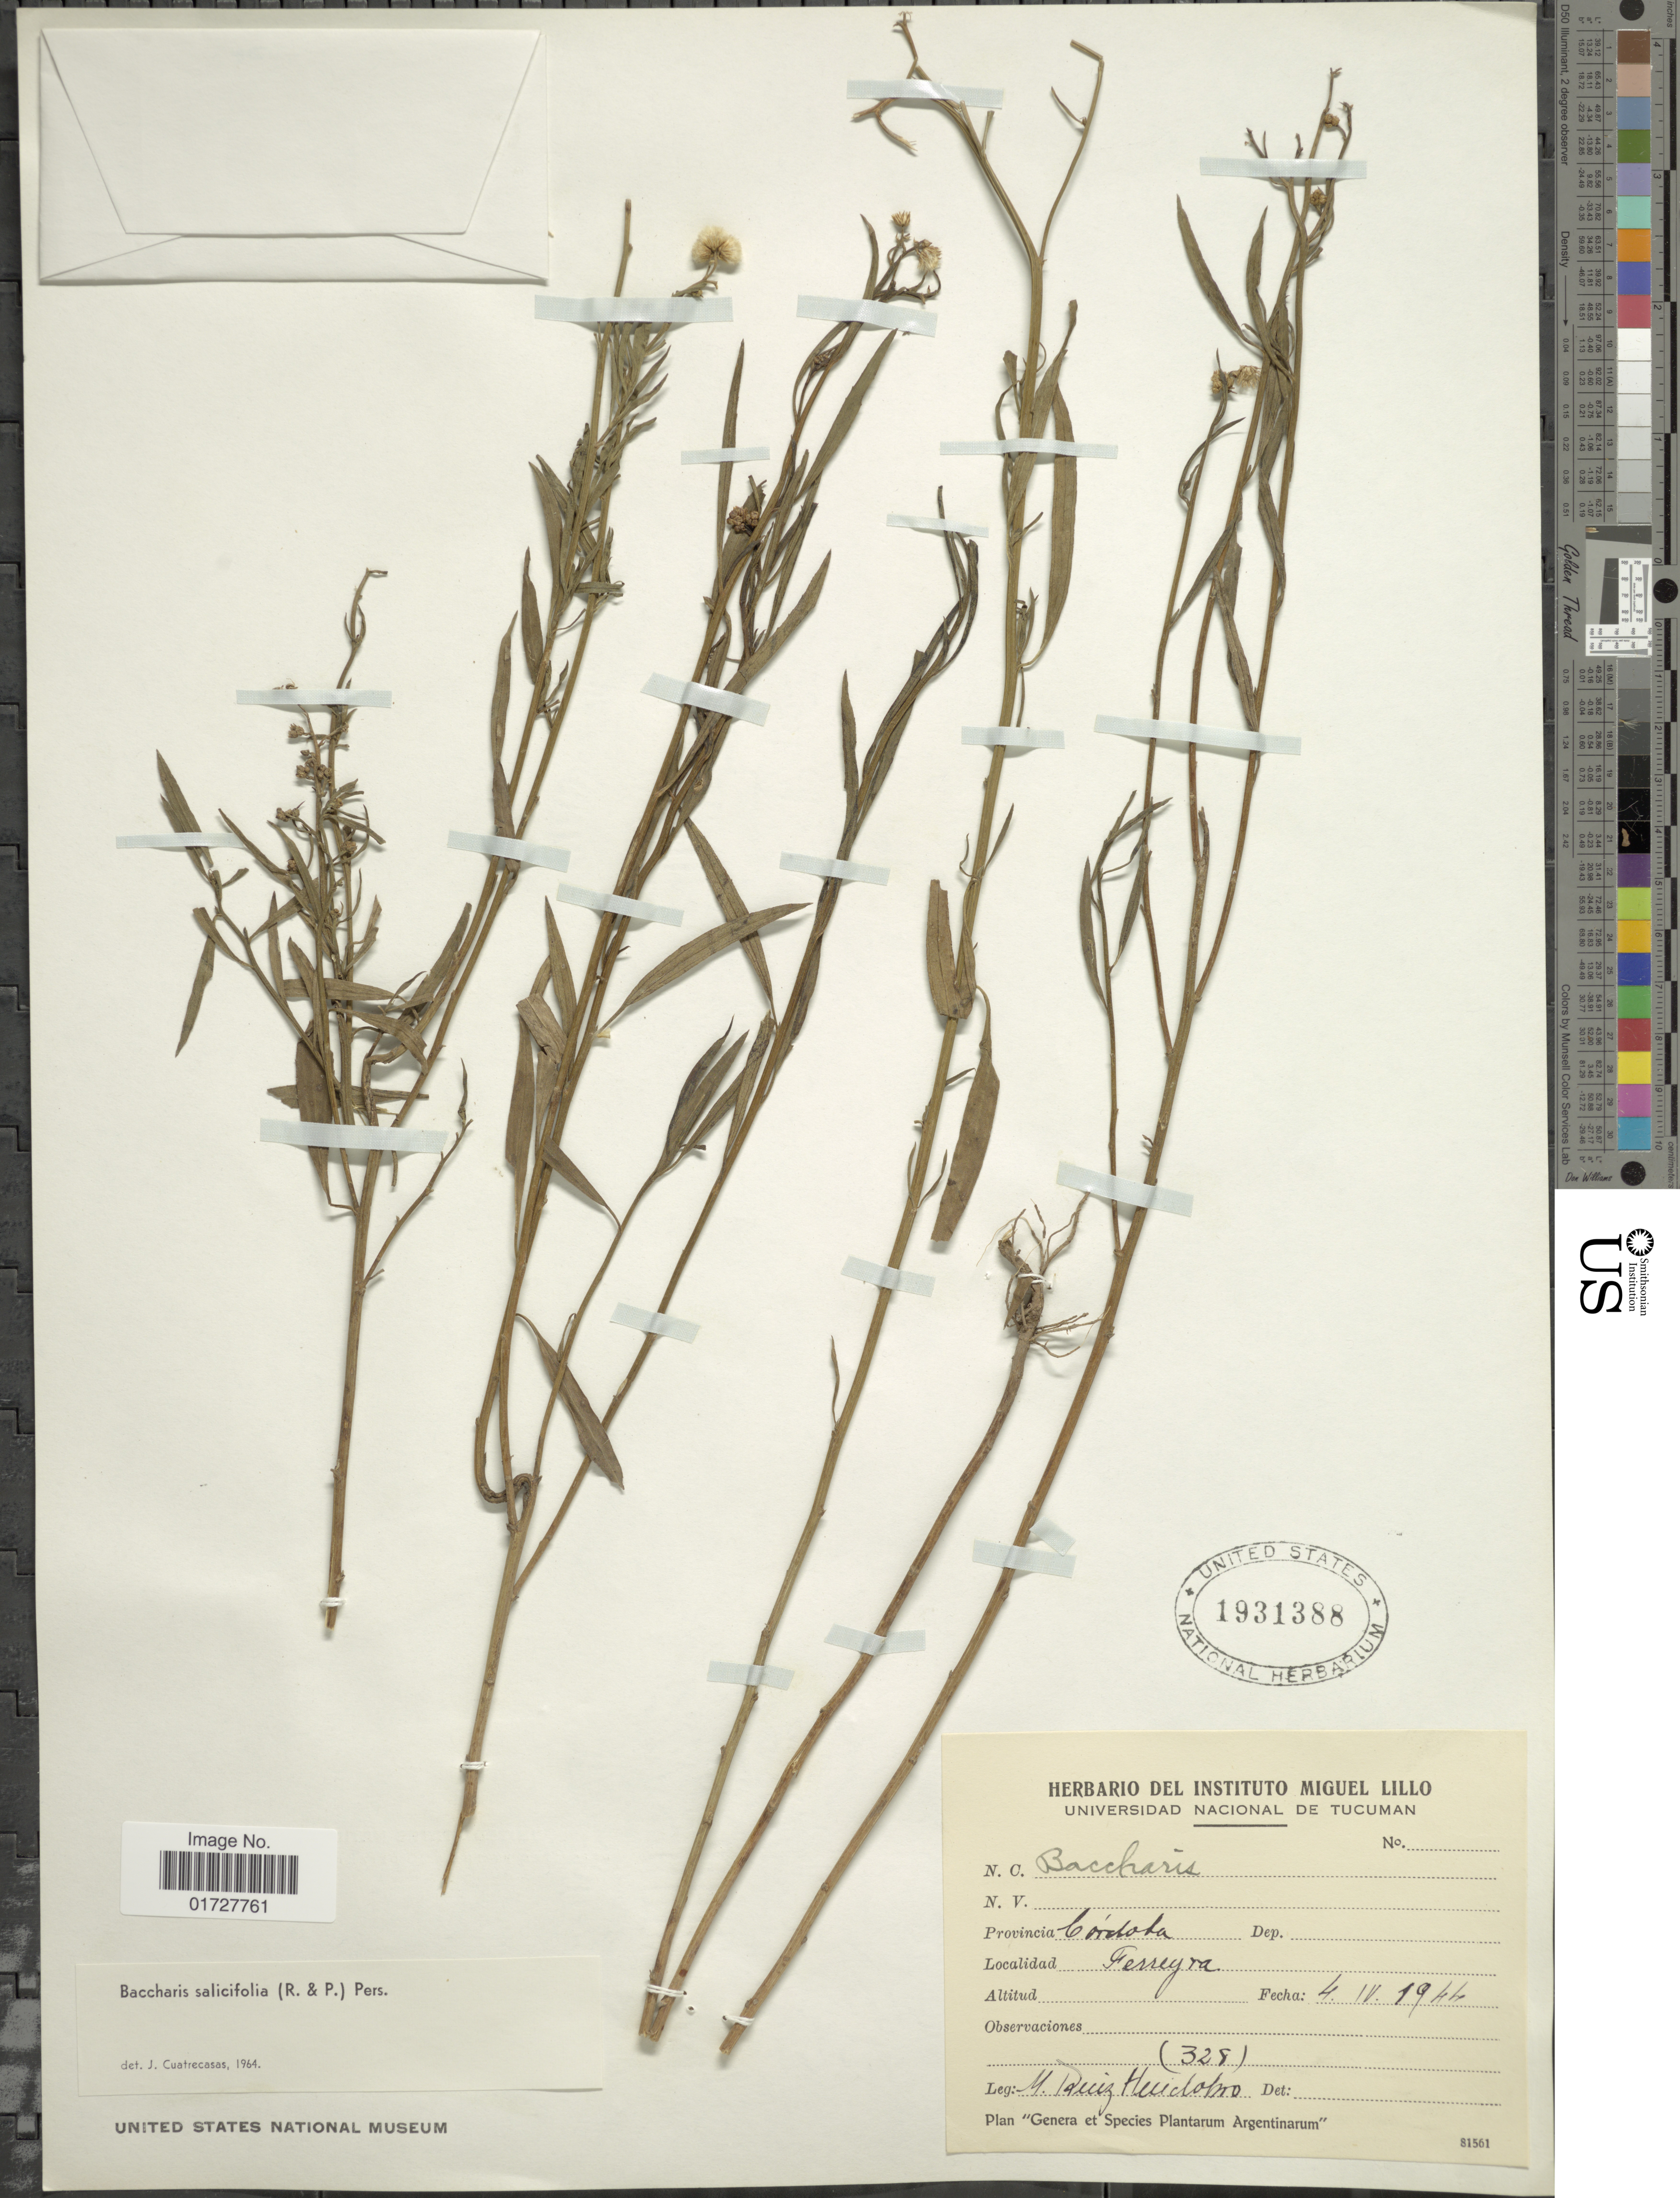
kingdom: Plantae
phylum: Tracheophyta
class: Magnoliopsida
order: Asterales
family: Asteraceae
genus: Baccharis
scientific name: Baccharis salicifolia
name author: (Ruiz & Pav.) Pers.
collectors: M. Ruiz Huidobro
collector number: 328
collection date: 1944-04-04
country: Argentina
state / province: Cordoba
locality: Ferreyra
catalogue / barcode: US 1931388